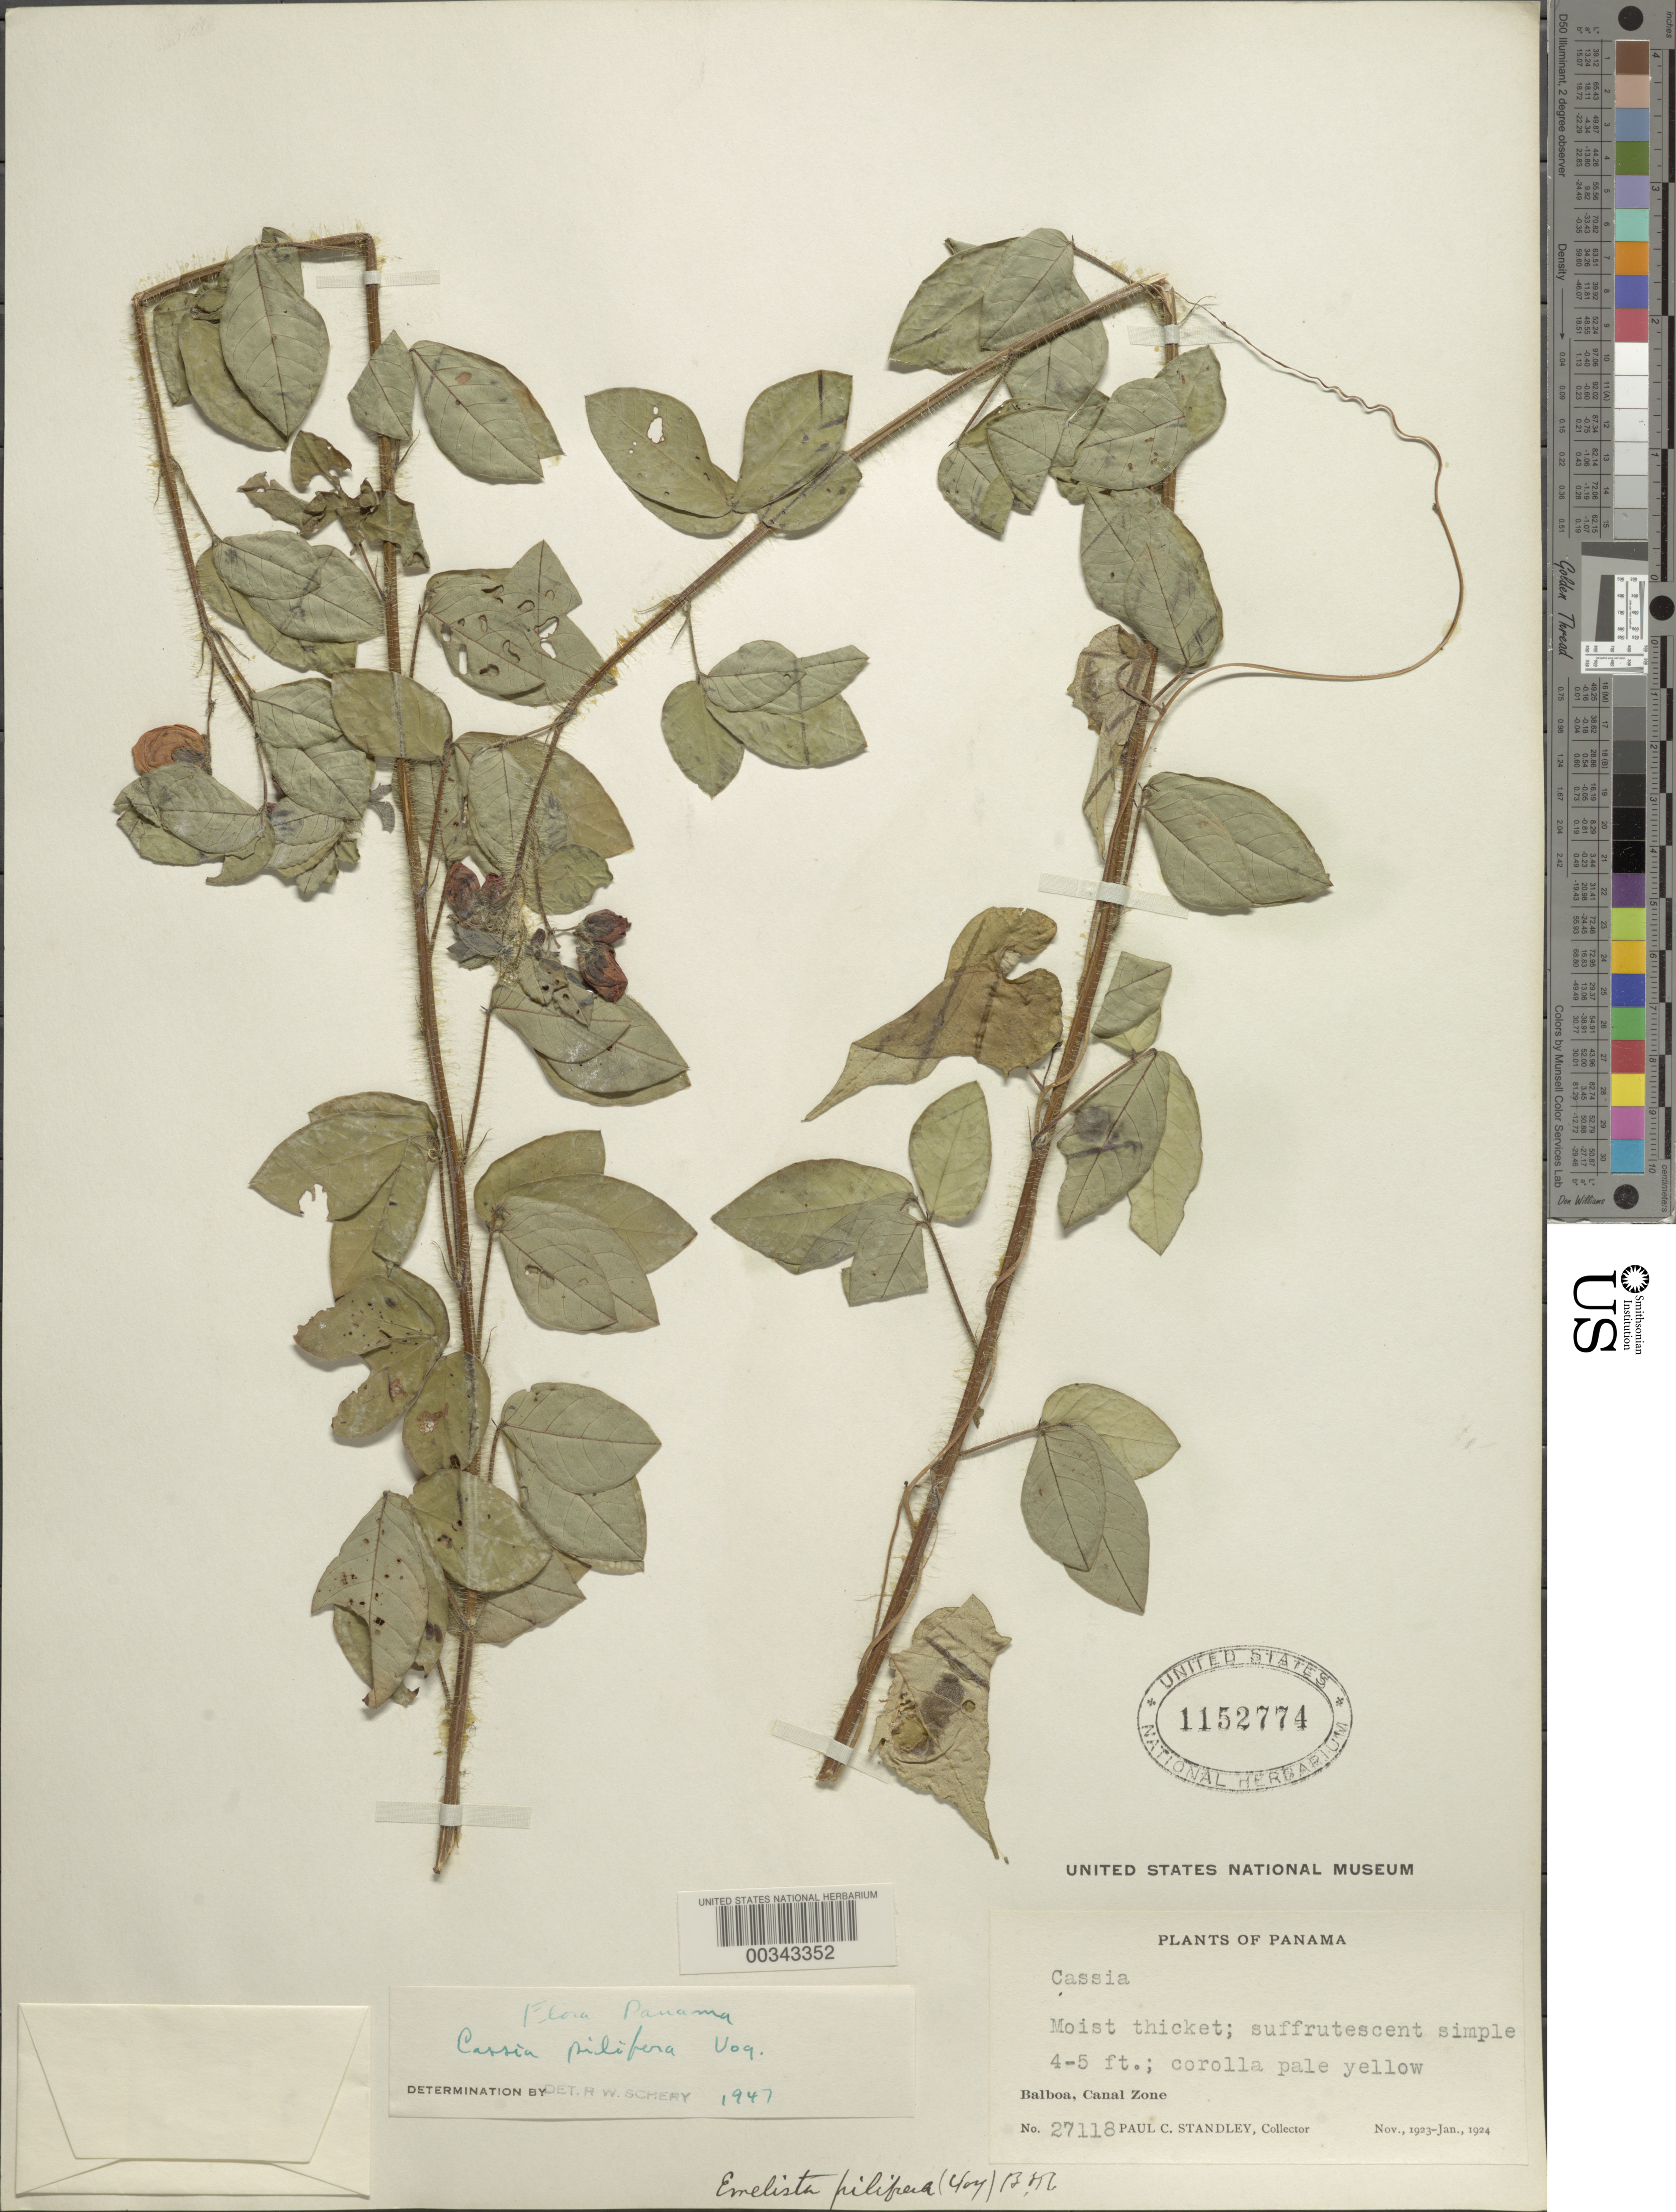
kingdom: Plantae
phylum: Tracheophyta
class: Magnoliopsida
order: Fabales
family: Fabaceae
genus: Senna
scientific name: Senna pilifera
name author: (Vogel) H.S. Irwin & Barneby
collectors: P. C. Standley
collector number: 27118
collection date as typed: Nov 1923 to -- Jan 1924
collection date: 1923-11/1924-01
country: Panama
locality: Balboa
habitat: Moist thickets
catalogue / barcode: US 1152774